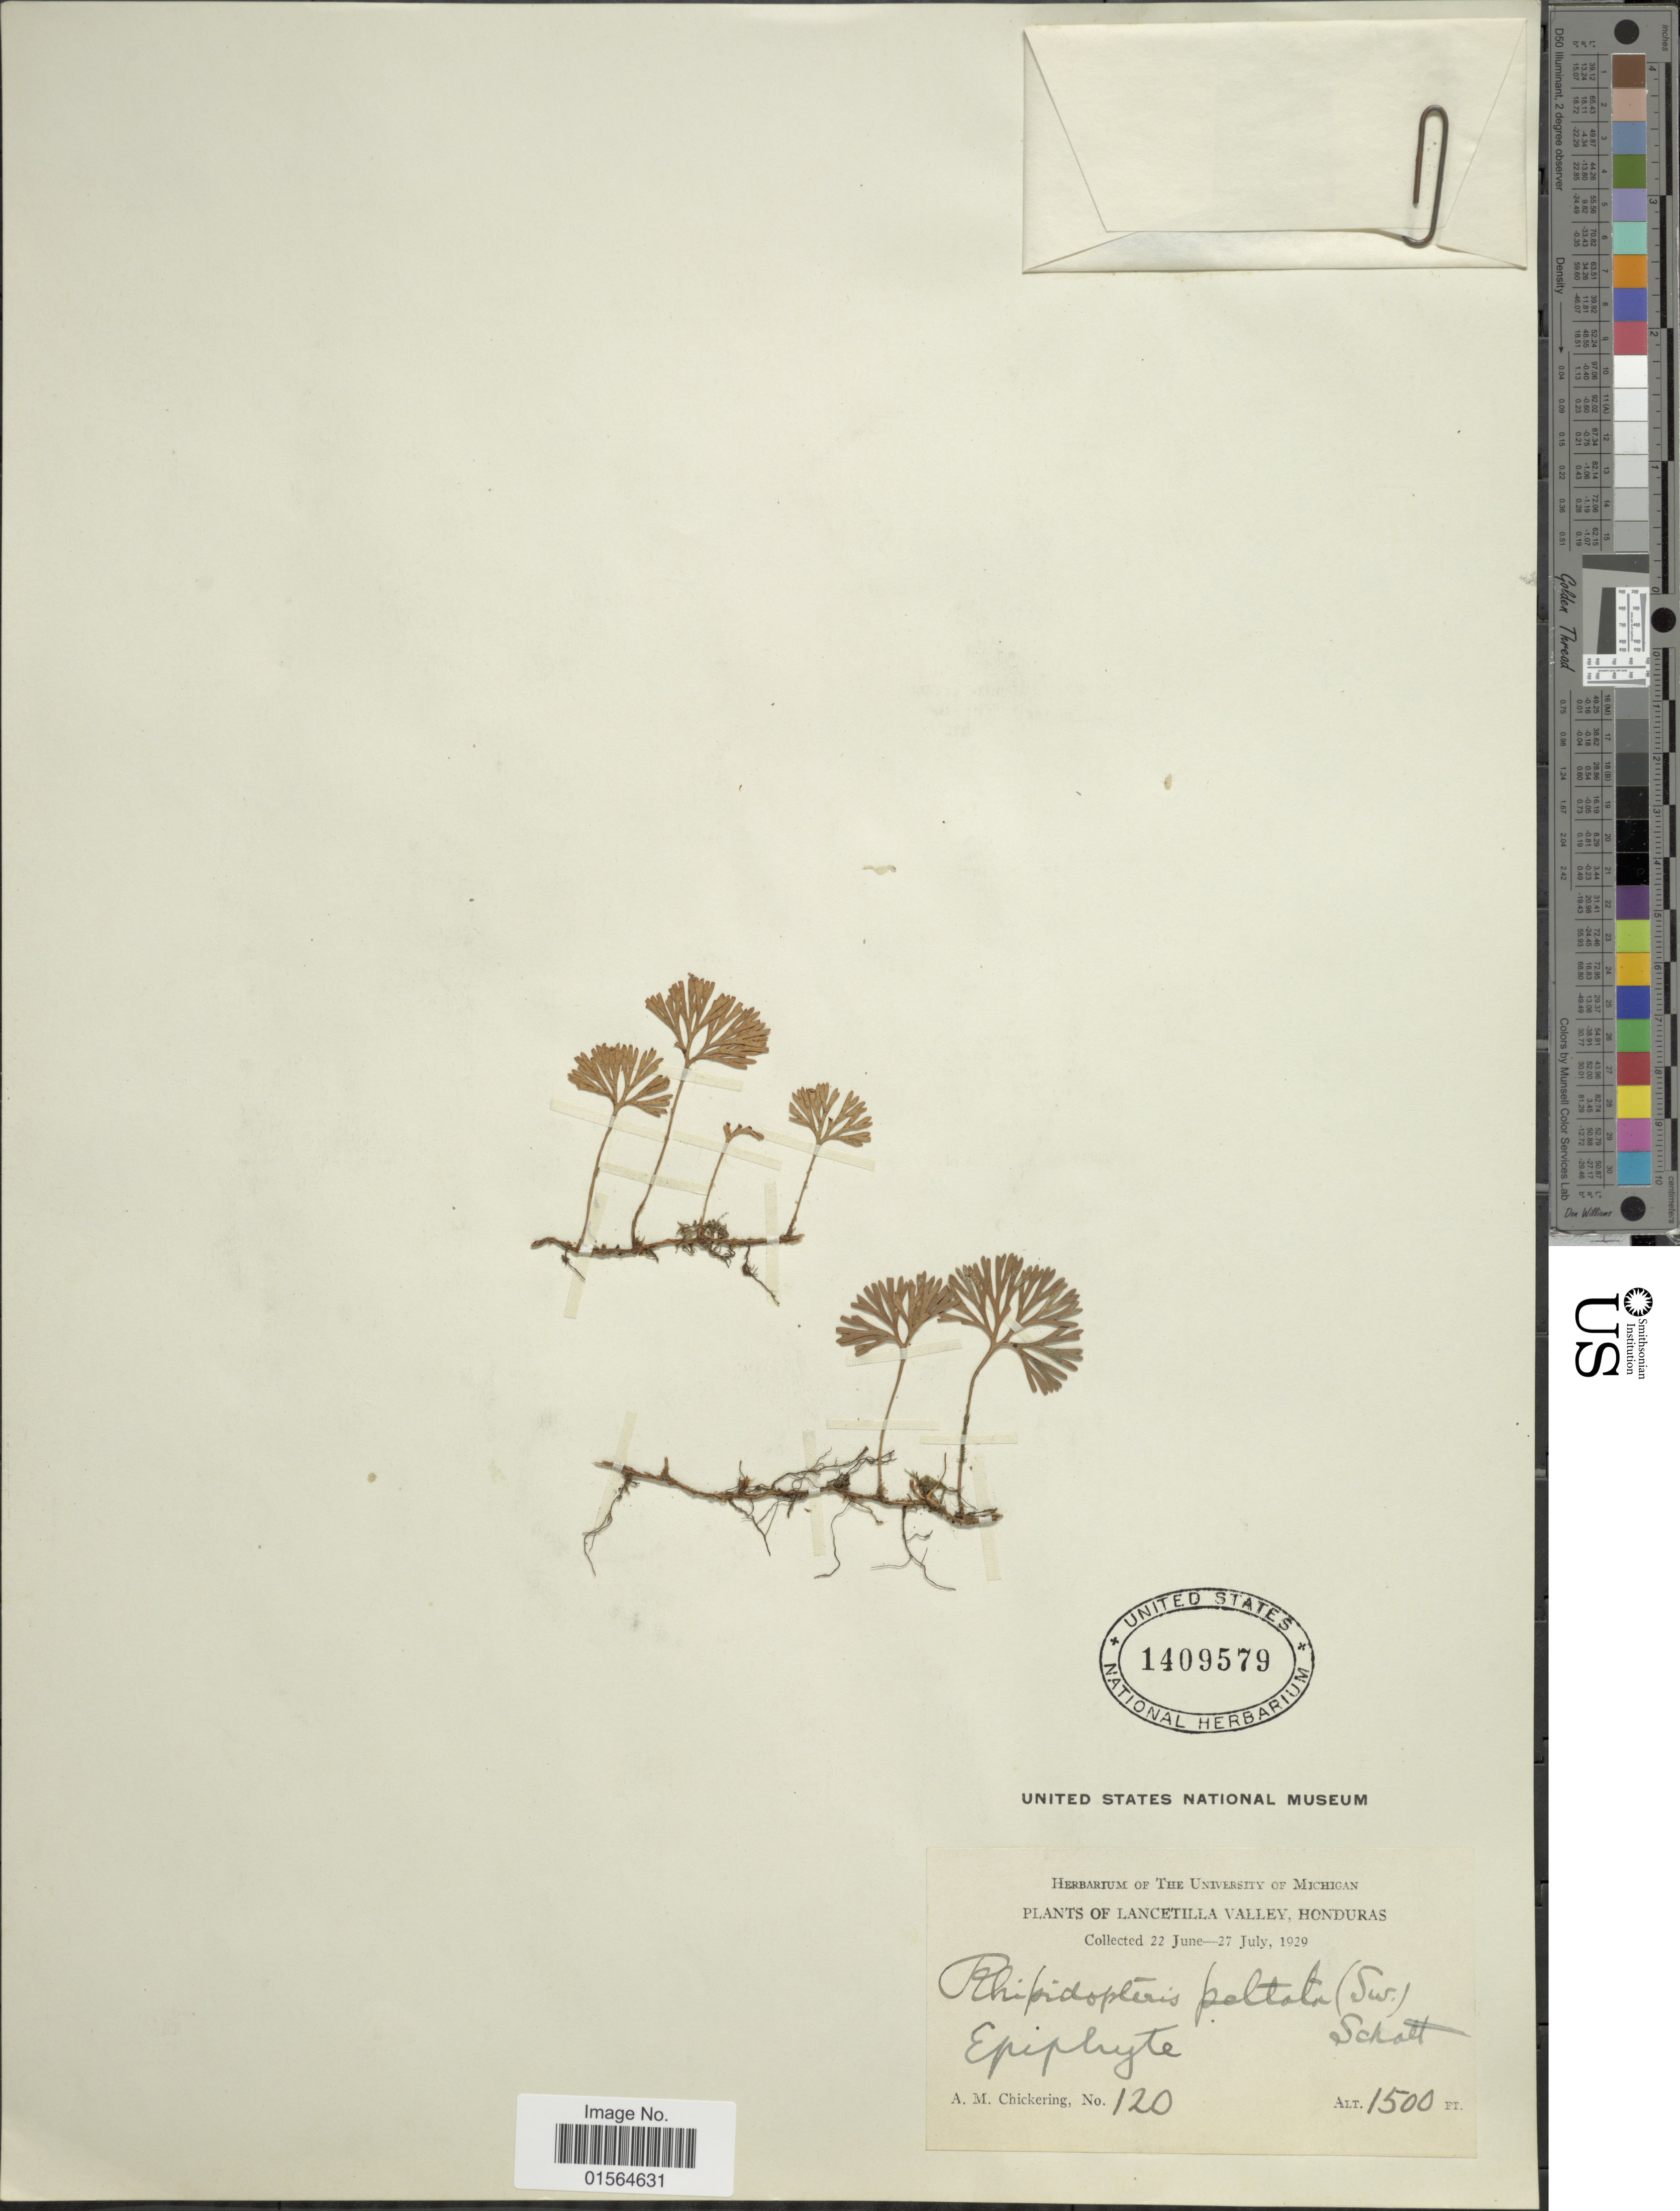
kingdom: Plantae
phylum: Tracheophyta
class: Polypodiopsida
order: Polypodiales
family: Dryopteridaceae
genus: Elaphoglossum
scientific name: Elaphoglossum peltatum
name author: (Sw.) Urb.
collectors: A. Chickering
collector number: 120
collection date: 1929-06-22/1929-07-27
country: Honduras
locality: Lancetilla Valley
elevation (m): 457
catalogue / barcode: US 1409579